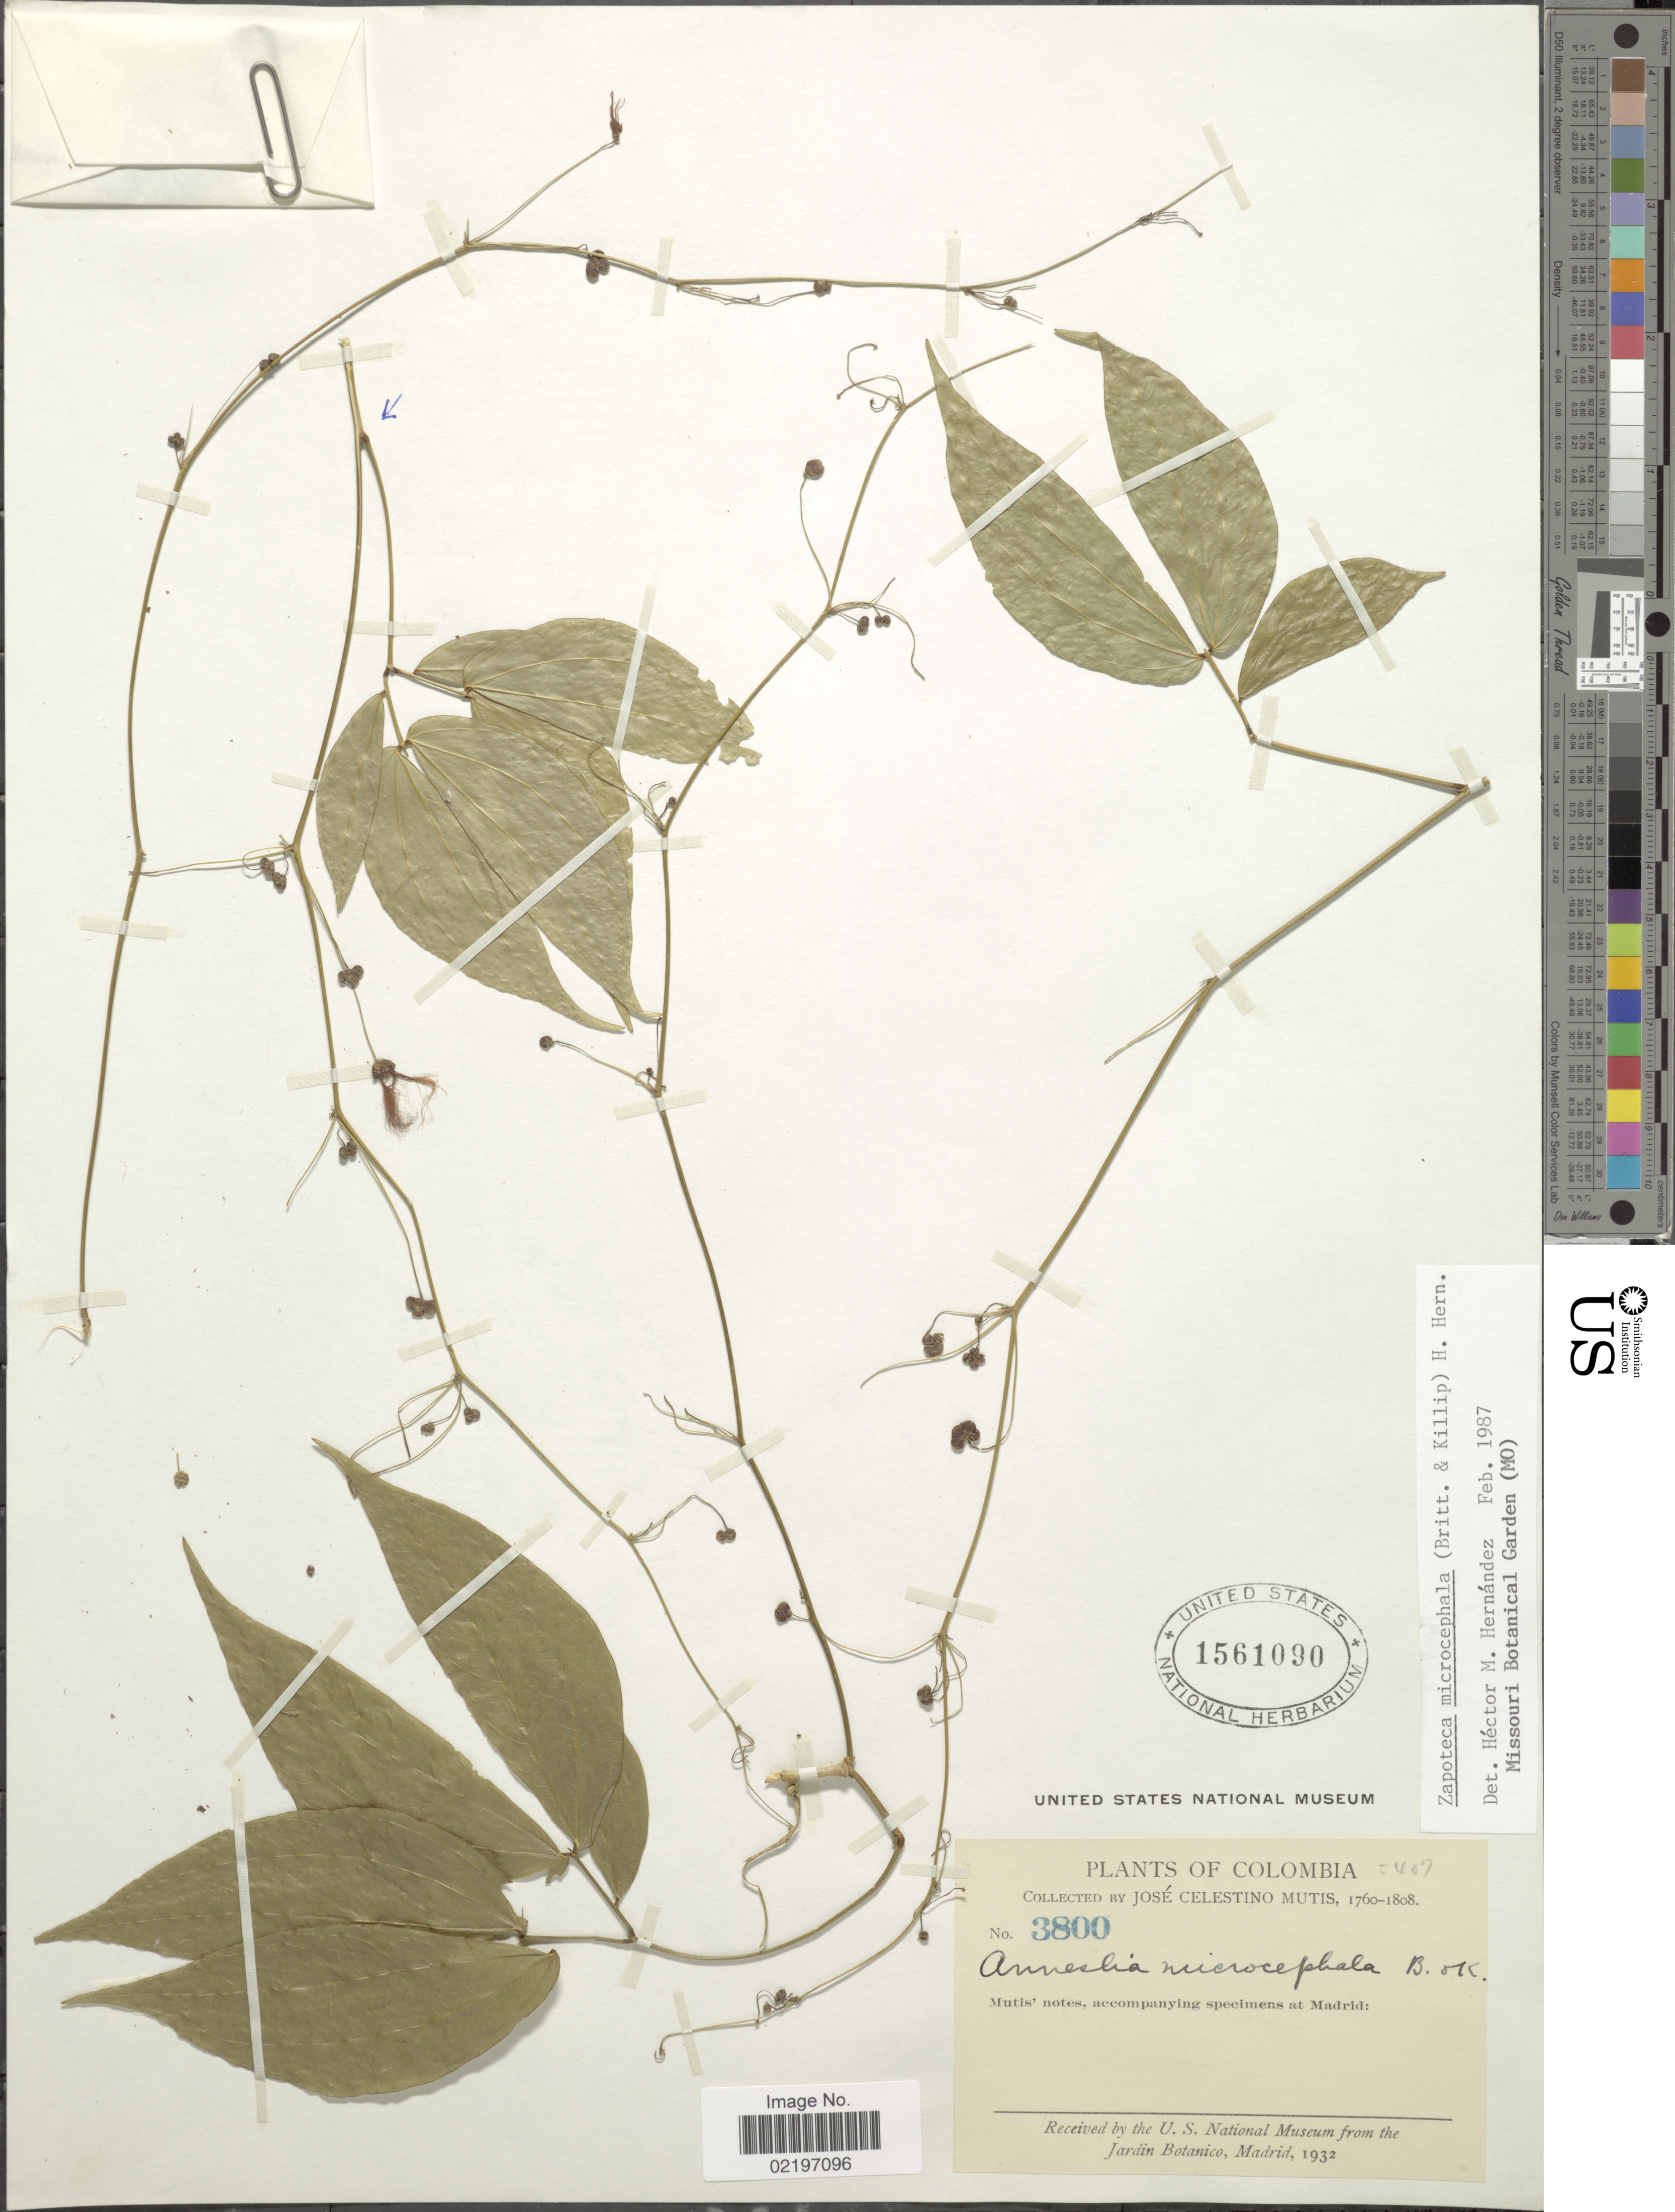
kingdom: Plantae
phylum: Tracheophyta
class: Magnoliopsida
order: Fabales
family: Fabaceae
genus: Zapoteca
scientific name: Zapoteca microcephala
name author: (Britton & Killip) H.M. Hern.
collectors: J. C. B. Mutis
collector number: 3800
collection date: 1760/1808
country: Colombia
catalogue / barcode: US 1561090